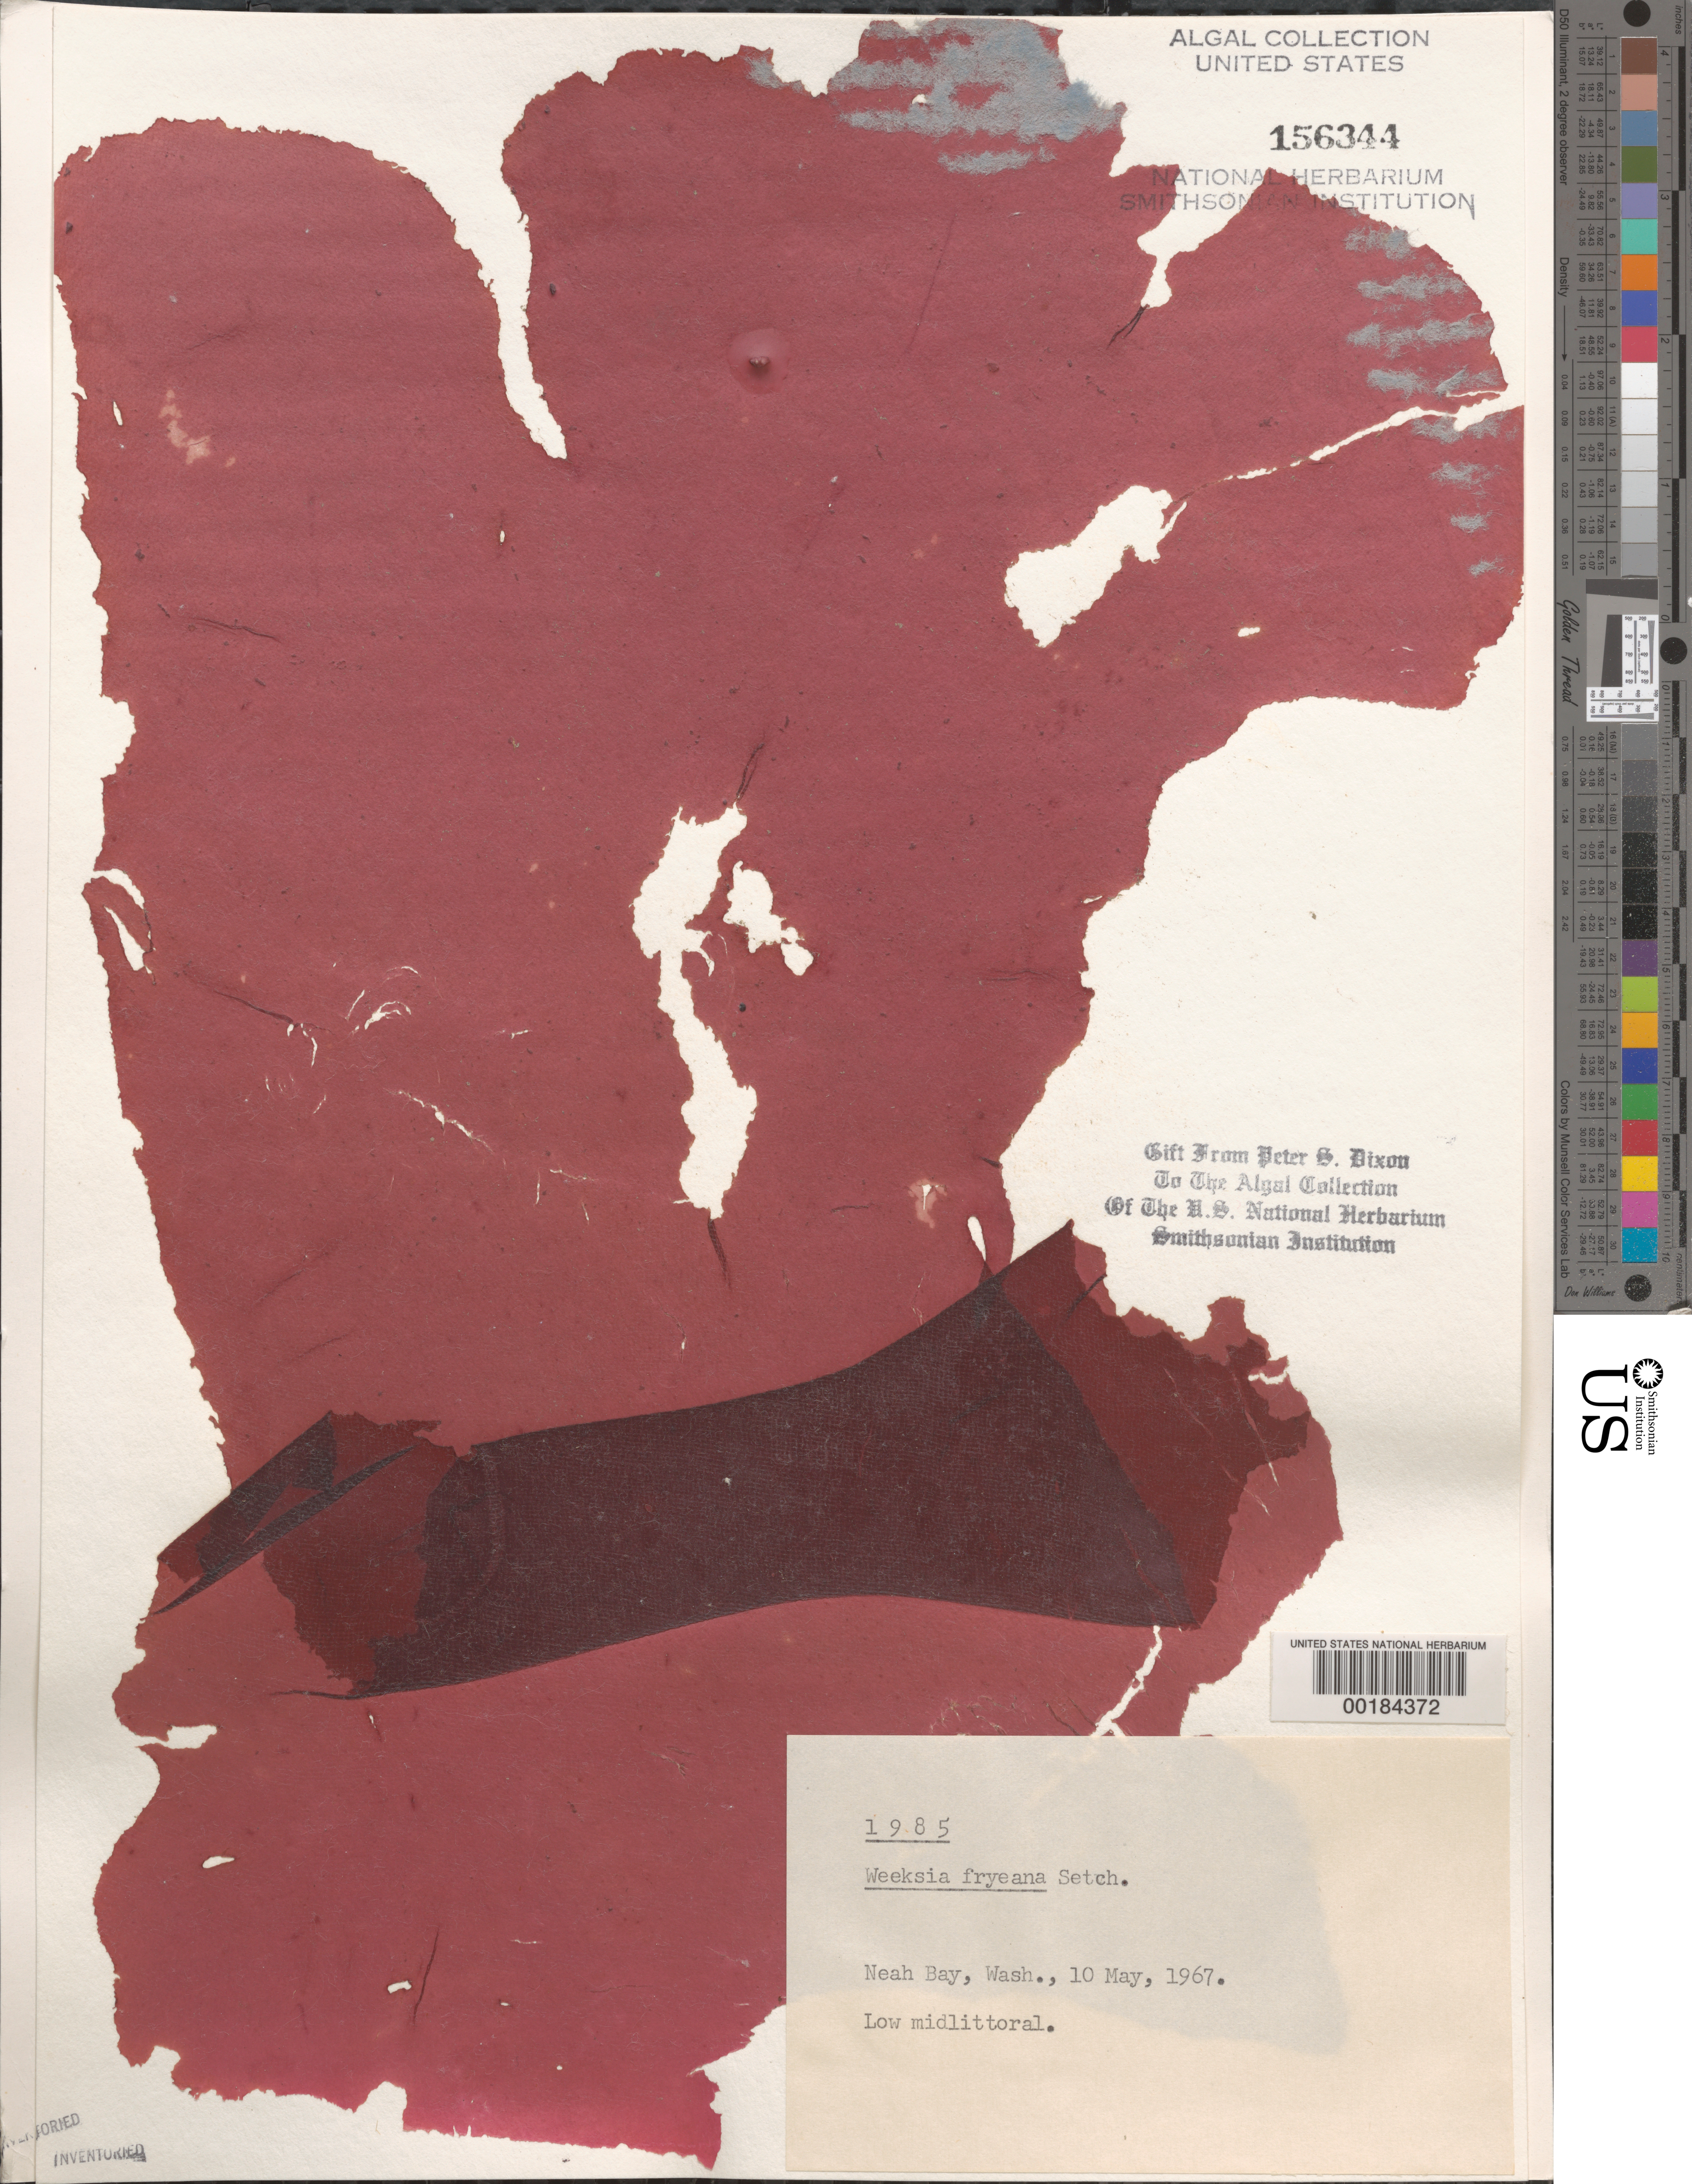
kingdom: Plantae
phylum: Rhodophyta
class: Florideophyceae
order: Gigartinales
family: Dumontiaceae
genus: Weeksia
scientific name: Weeksia coccinea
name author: (Harv.) S.C. Lindstrom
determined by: Algae name updating Project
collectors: P. S. Dixon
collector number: PSD 1985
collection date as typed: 10 May 1967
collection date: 1967-05-10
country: United States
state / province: Washington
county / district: Clallam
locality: Neah Bay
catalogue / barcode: US 156344